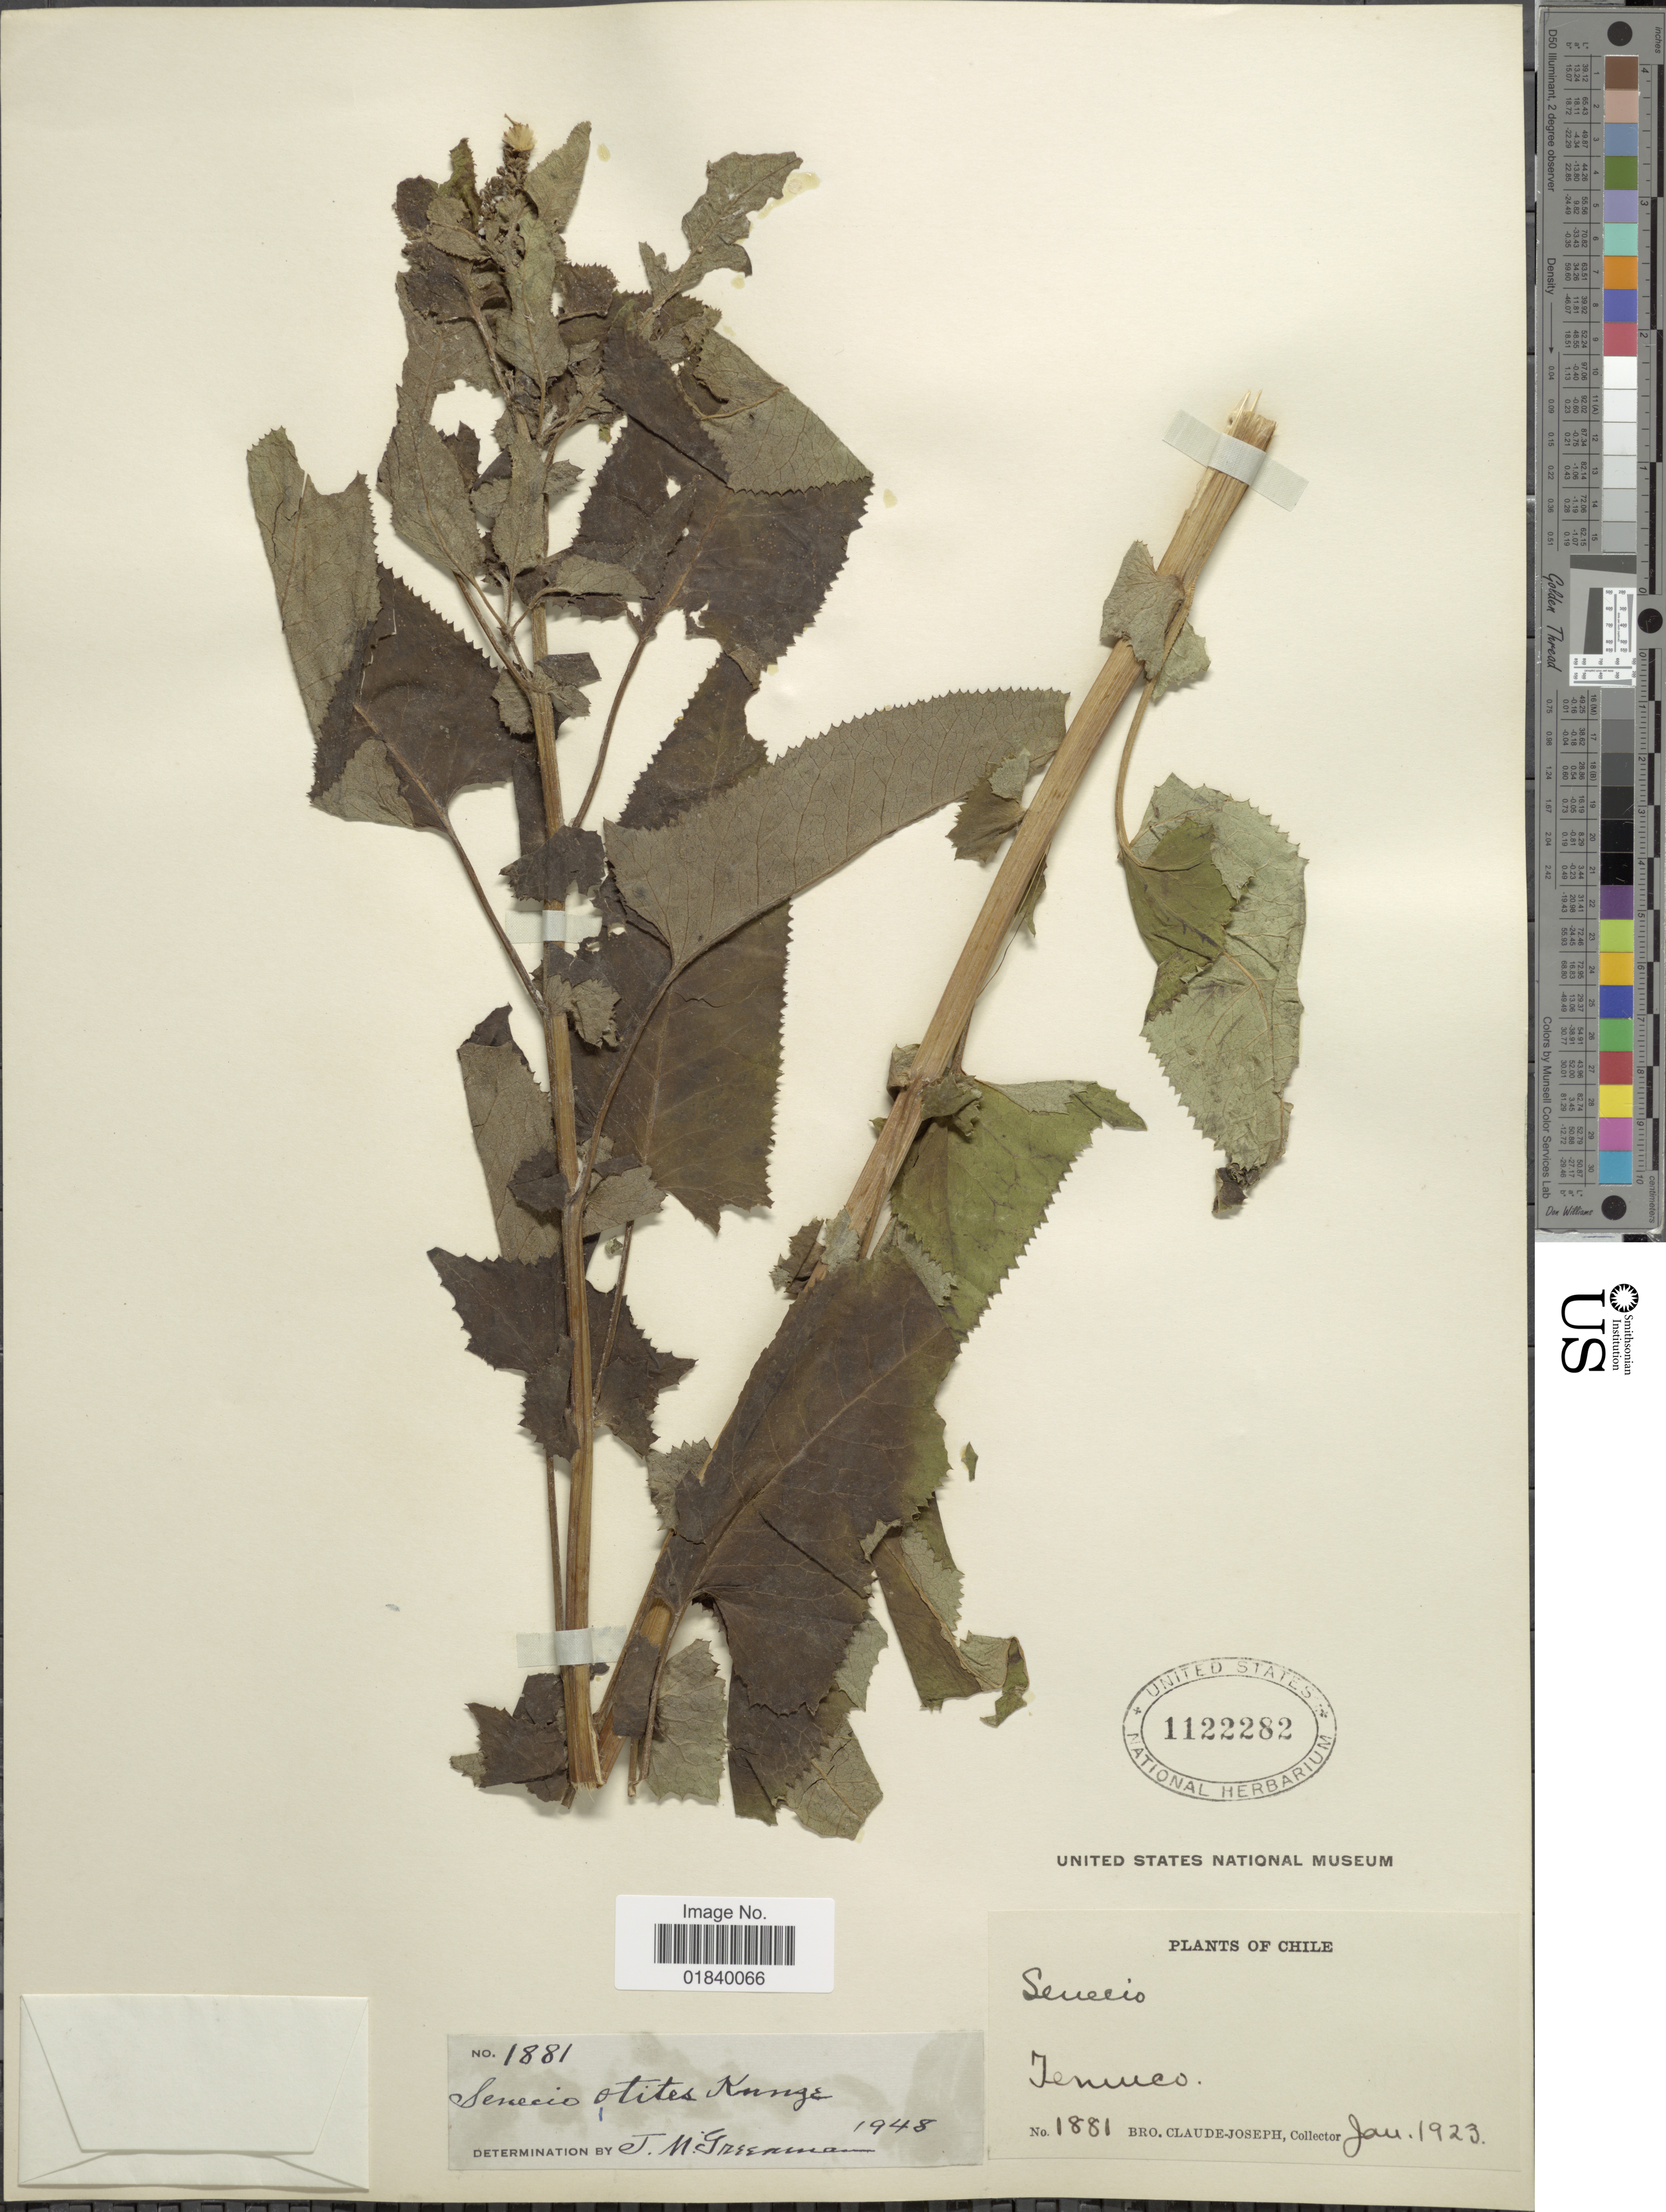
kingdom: Plantae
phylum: Tracheophyta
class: Magnoliopsida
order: Asterales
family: Asteraceae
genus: Senecio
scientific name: Senecio otites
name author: Kunze & DC.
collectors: Bro. Claude-Joseph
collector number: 1881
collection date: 1923-01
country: Chile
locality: Temuco.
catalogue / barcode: US 1122282